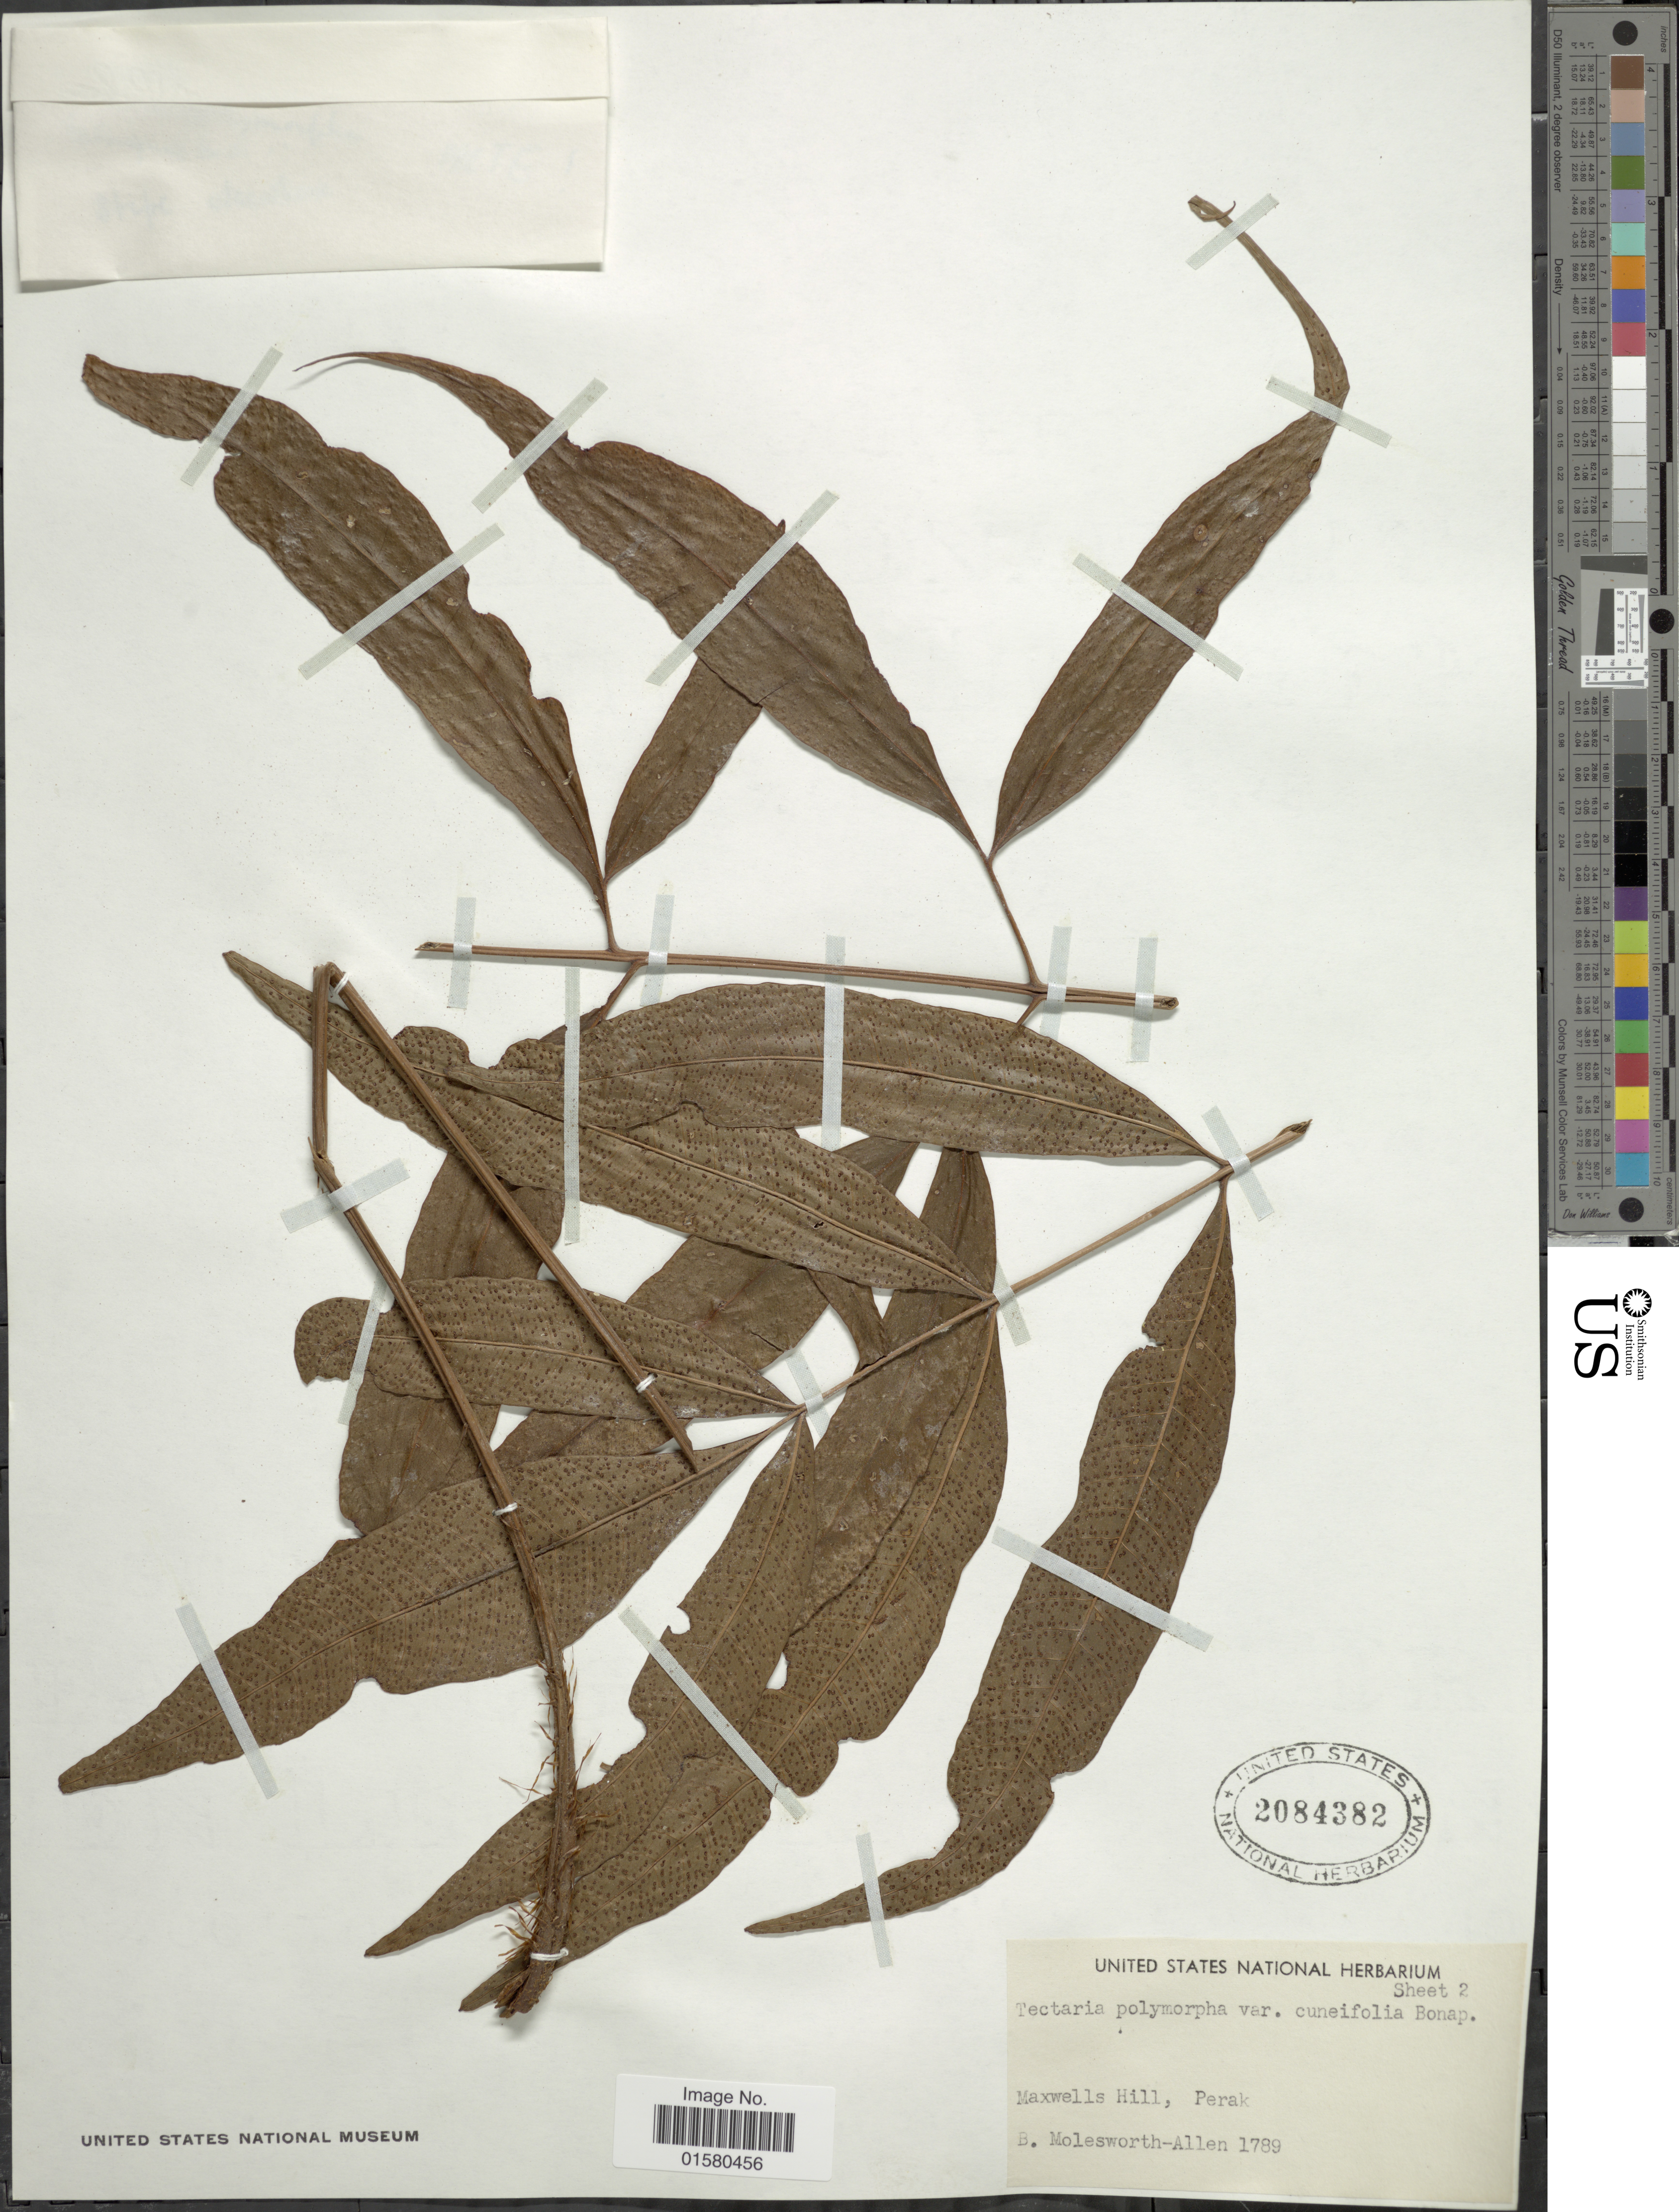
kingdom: Plantae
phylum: Tracheophyta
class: Polypodiopsida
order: Polypodiales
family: Tectariaceae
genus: Tectaria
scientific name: Tectaria polymorpha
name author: (Wall. ex Hook.) Copel.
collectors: B. E. G. Molesworth-Allen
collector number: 1789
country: Malaysia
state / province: Perak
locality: Maxwells Hill, Perak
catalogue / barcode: US 2084382